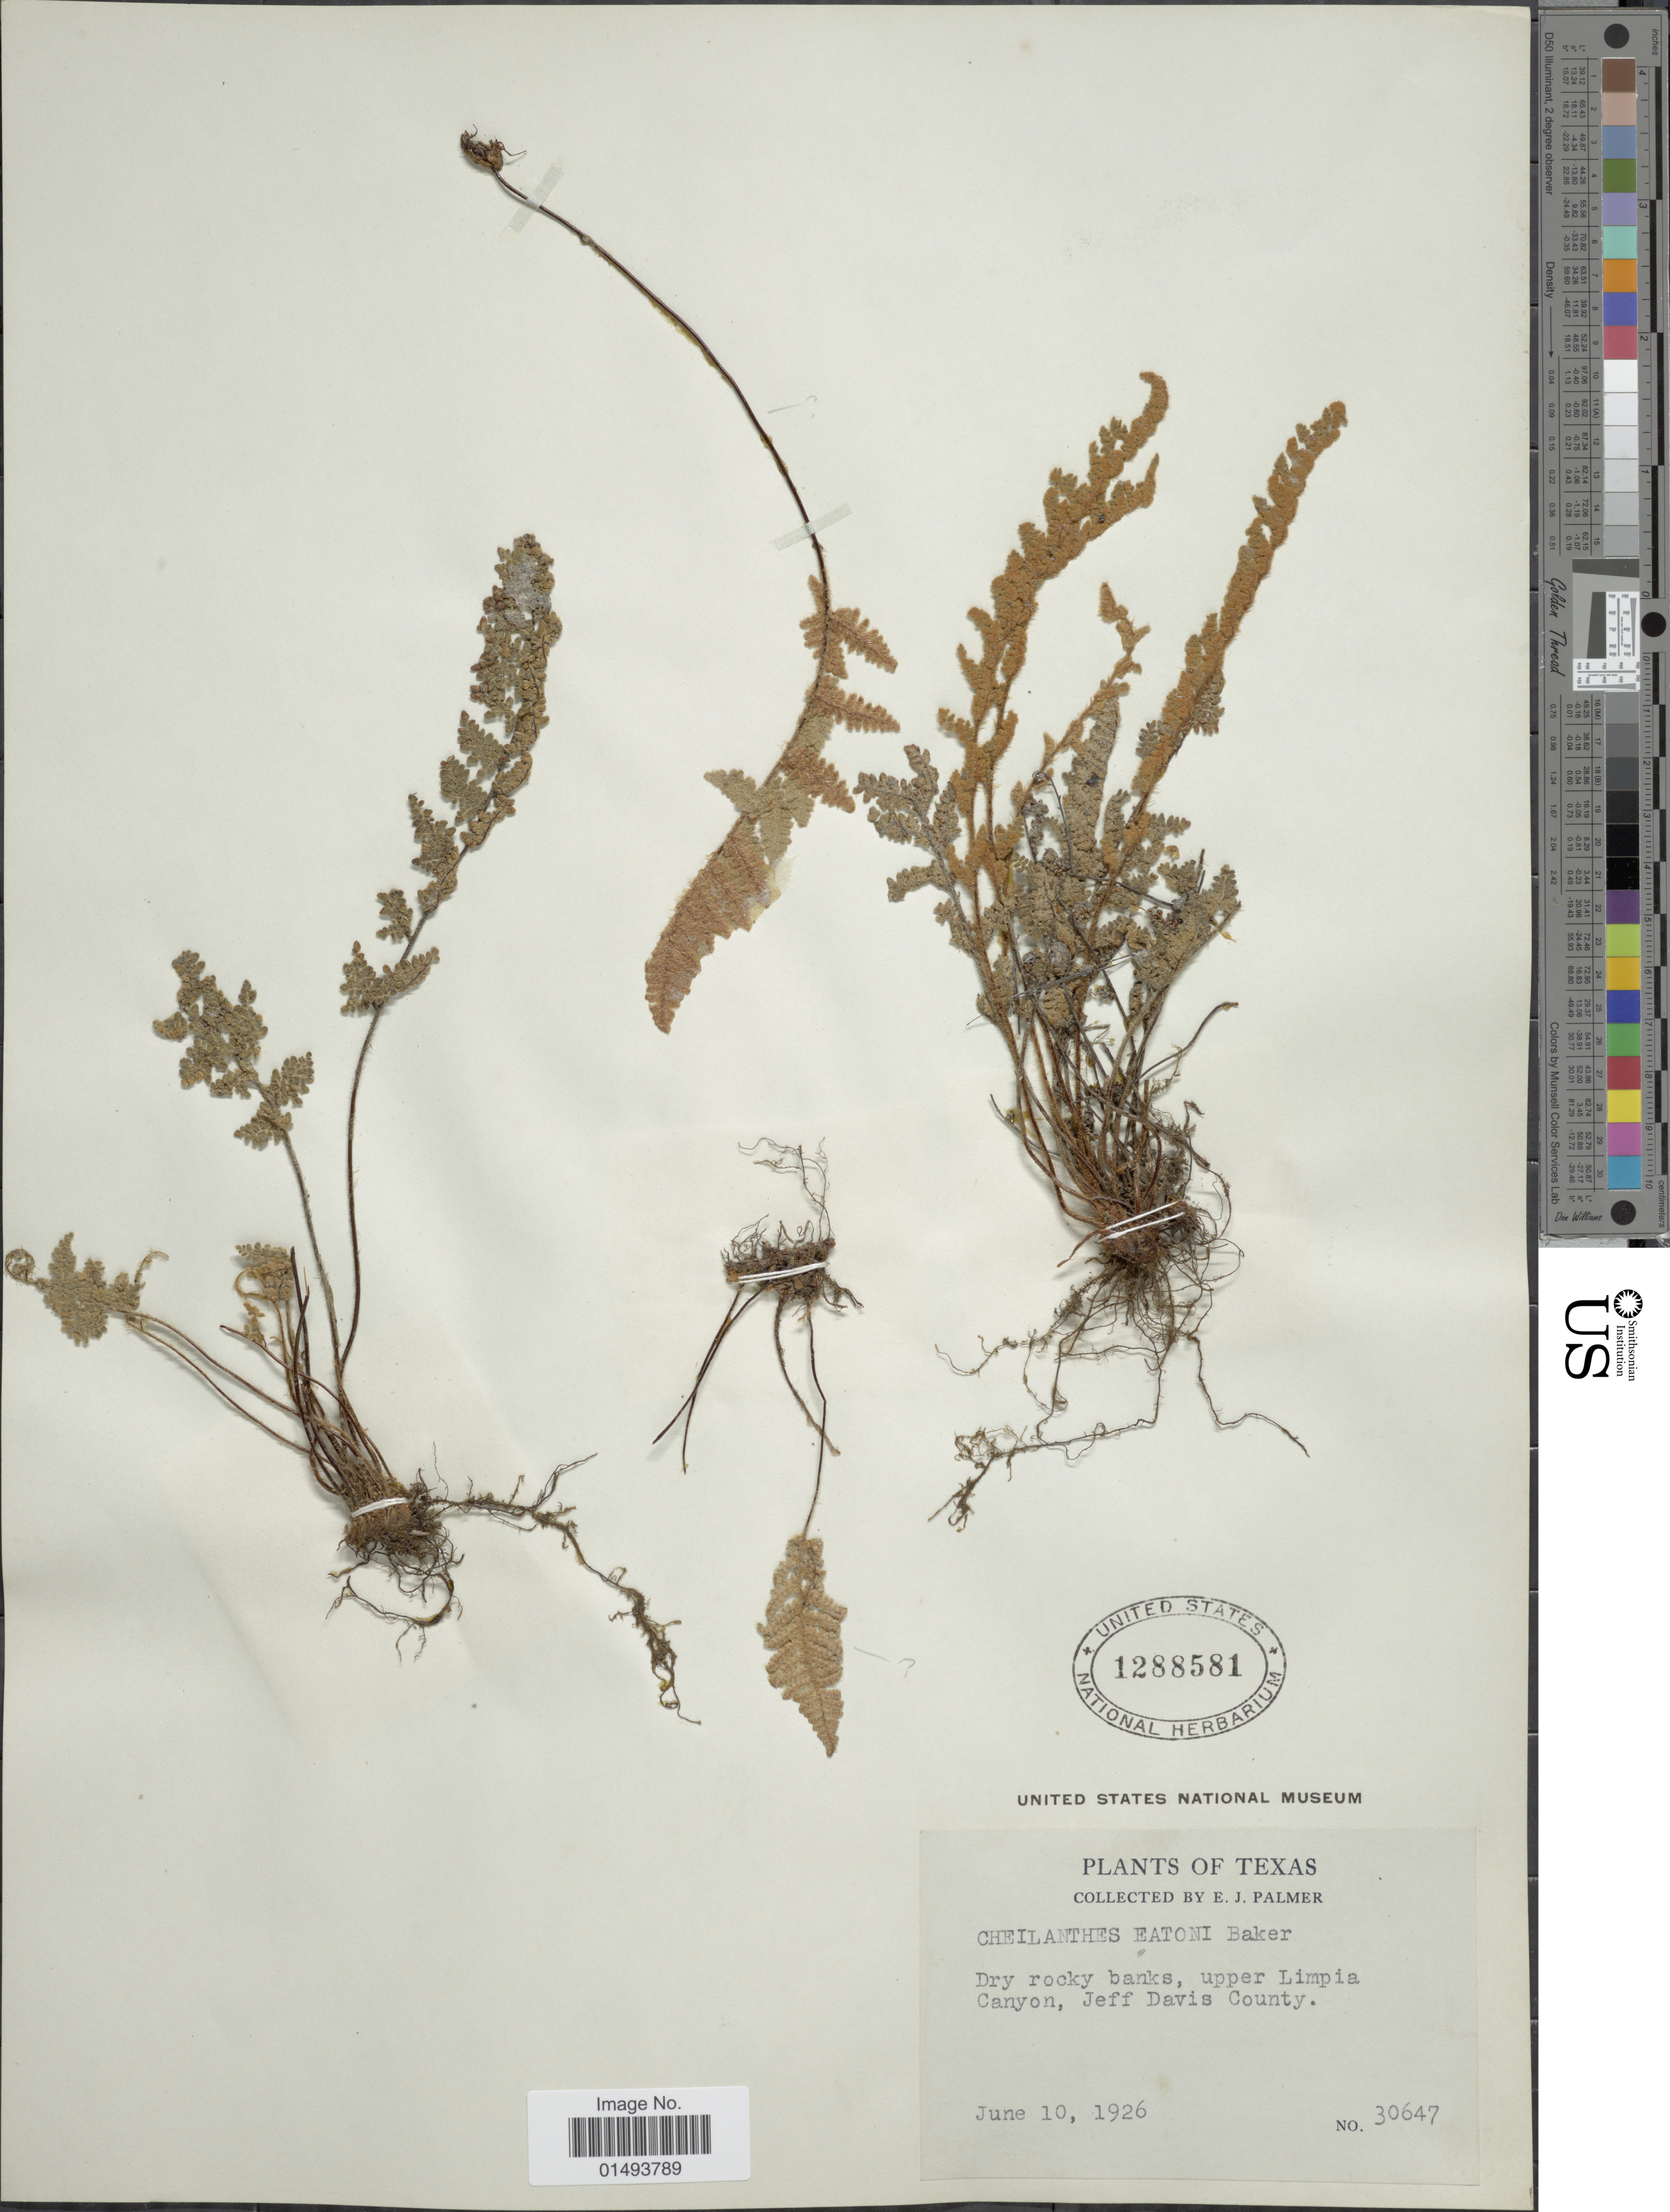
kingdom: Plantae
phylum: Tracheophyta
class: Polypodiopsida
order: Polypodiales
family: Pteridaceae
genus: Myriopteris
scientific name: Myriopteris rufa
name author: Fée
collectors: E. J. Palmer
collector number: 30647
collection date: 1926-06-10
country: United States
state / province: Texas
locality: Plants of Texas, Dry rocks banks, upper Limpia Canyon, Jeff Davis County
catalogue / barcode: US 1288581